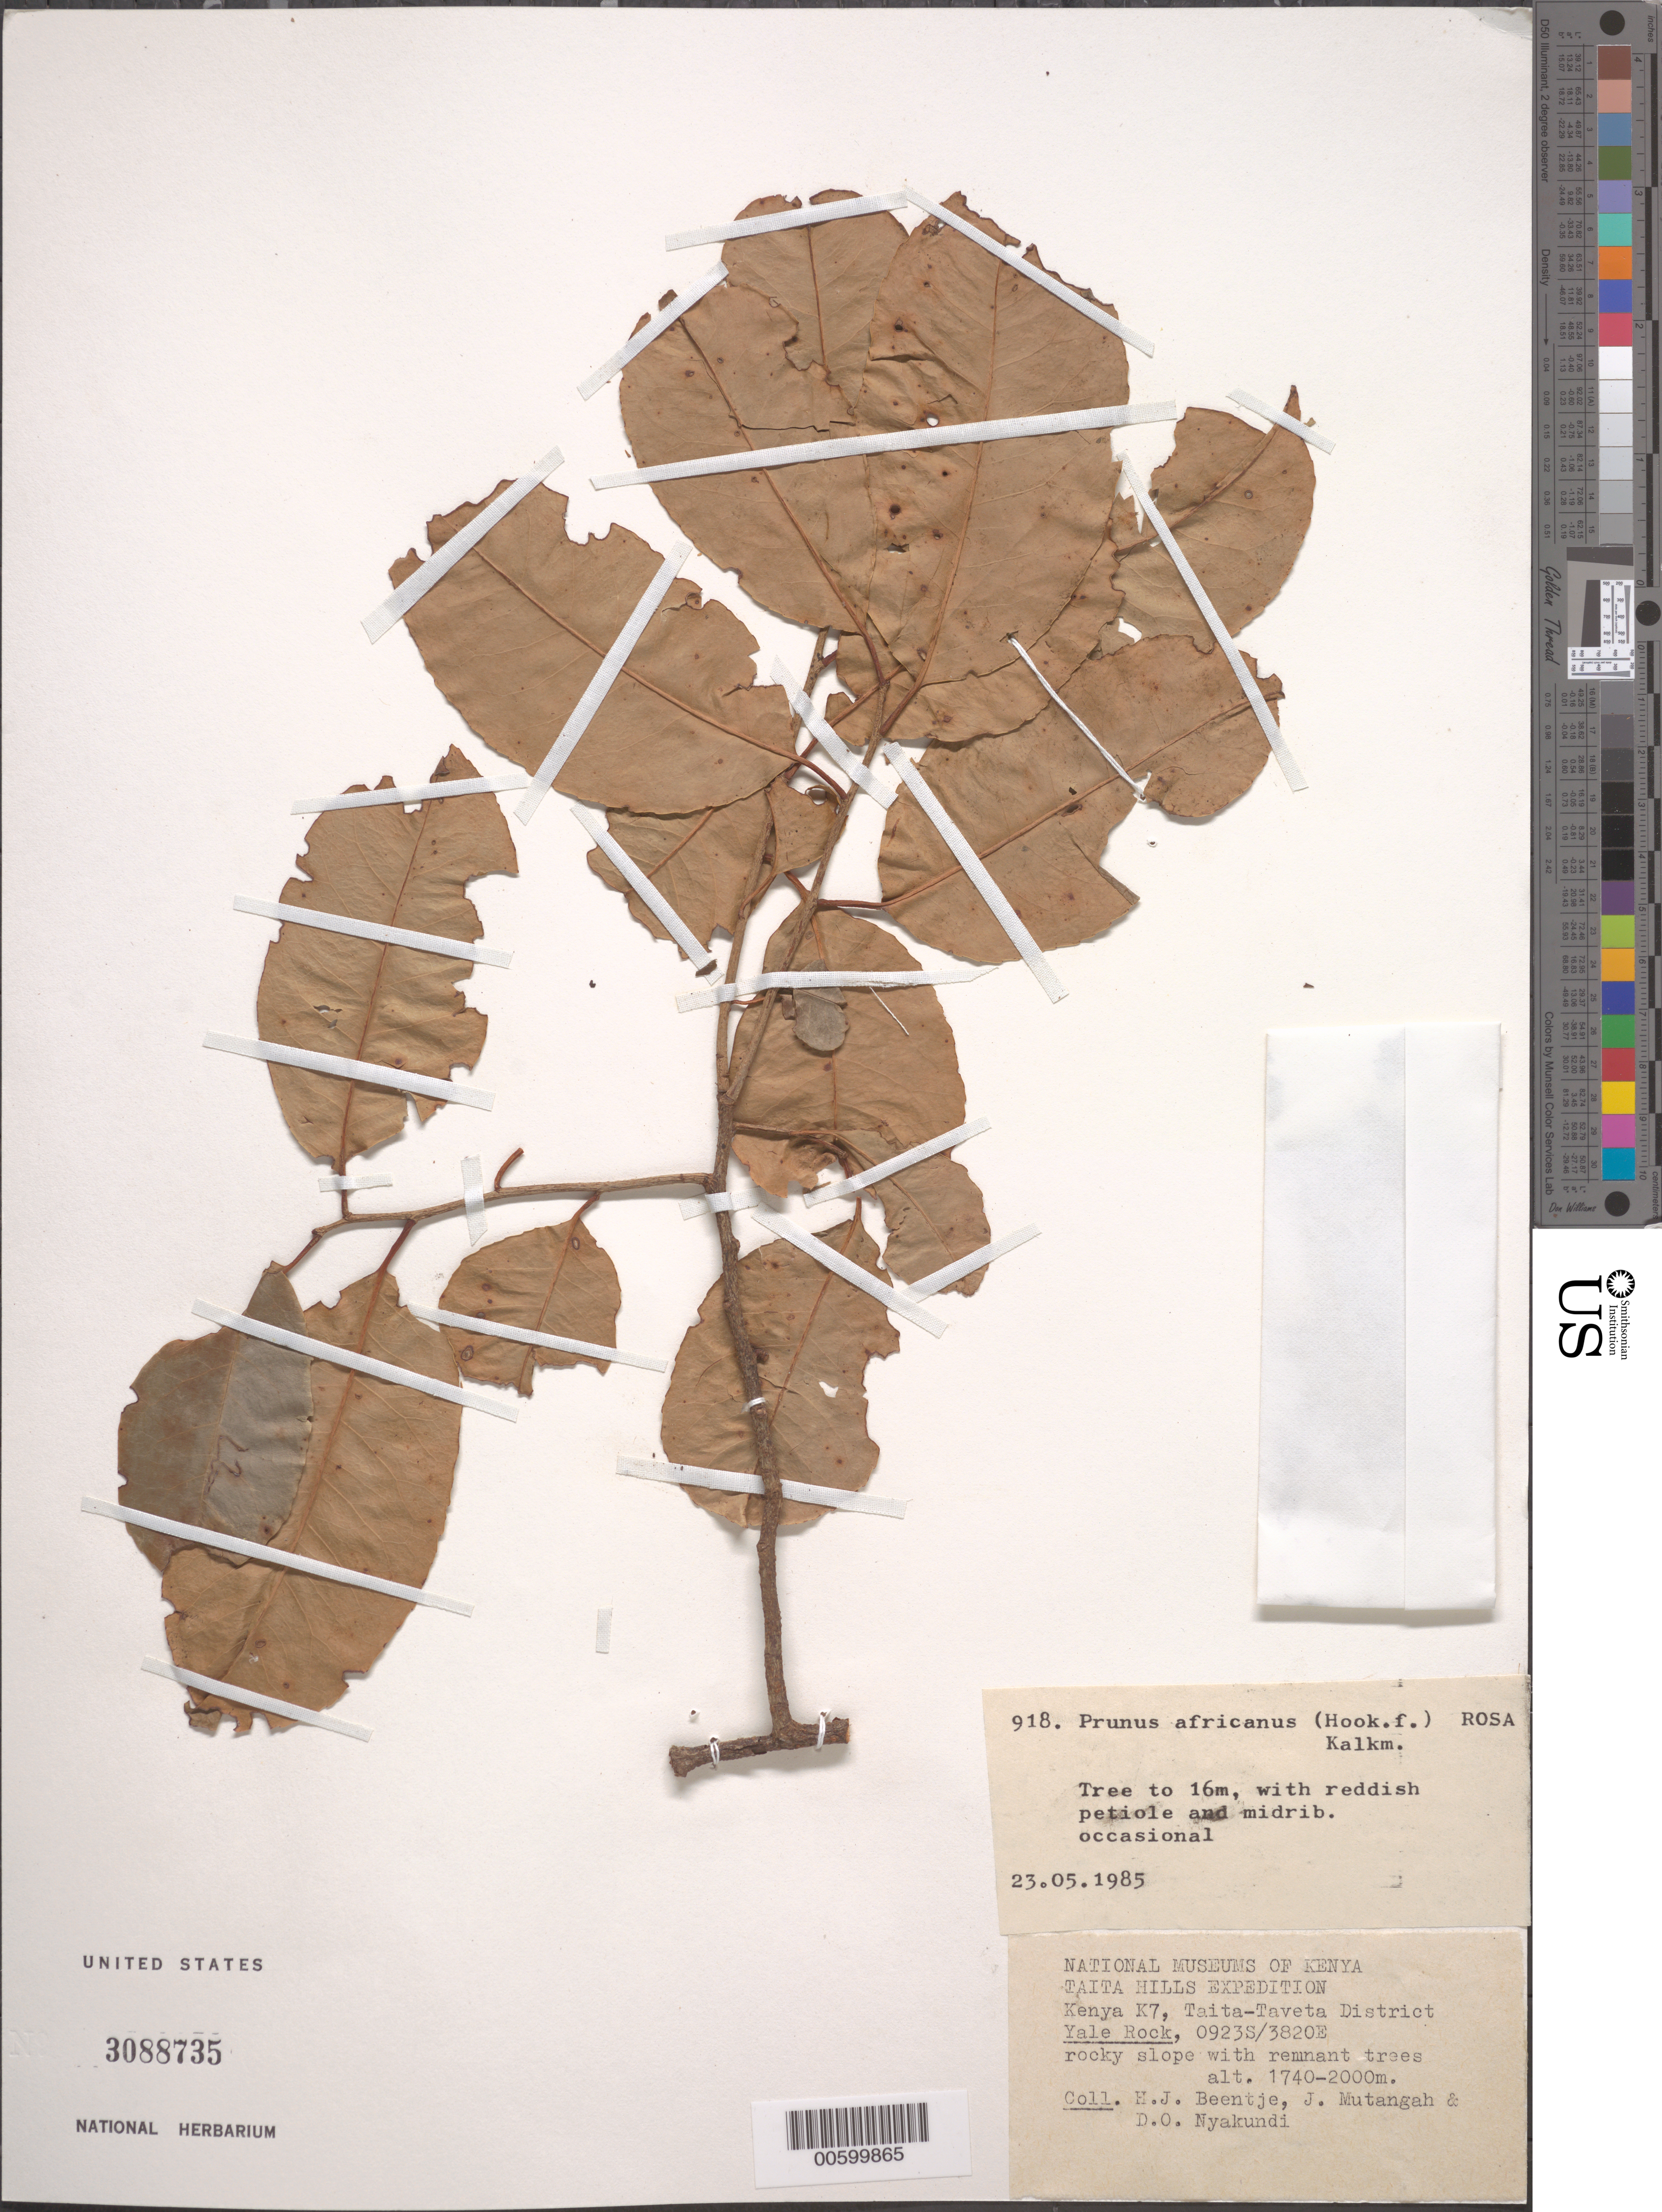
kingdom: Plantae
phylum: Tracheophyta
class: Magnoliopsida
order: Rosales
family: Rosaceae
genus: Prunus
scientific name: Prunus africana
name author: (Hook. f.) Kalkman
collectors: H. J. Beentje, N. Ndiang'ui, J. Mutangah & D. Nyakundi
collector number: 918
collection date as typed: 23 May 1985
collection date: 1985-05-23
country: Kenya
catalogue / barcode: US 3088735